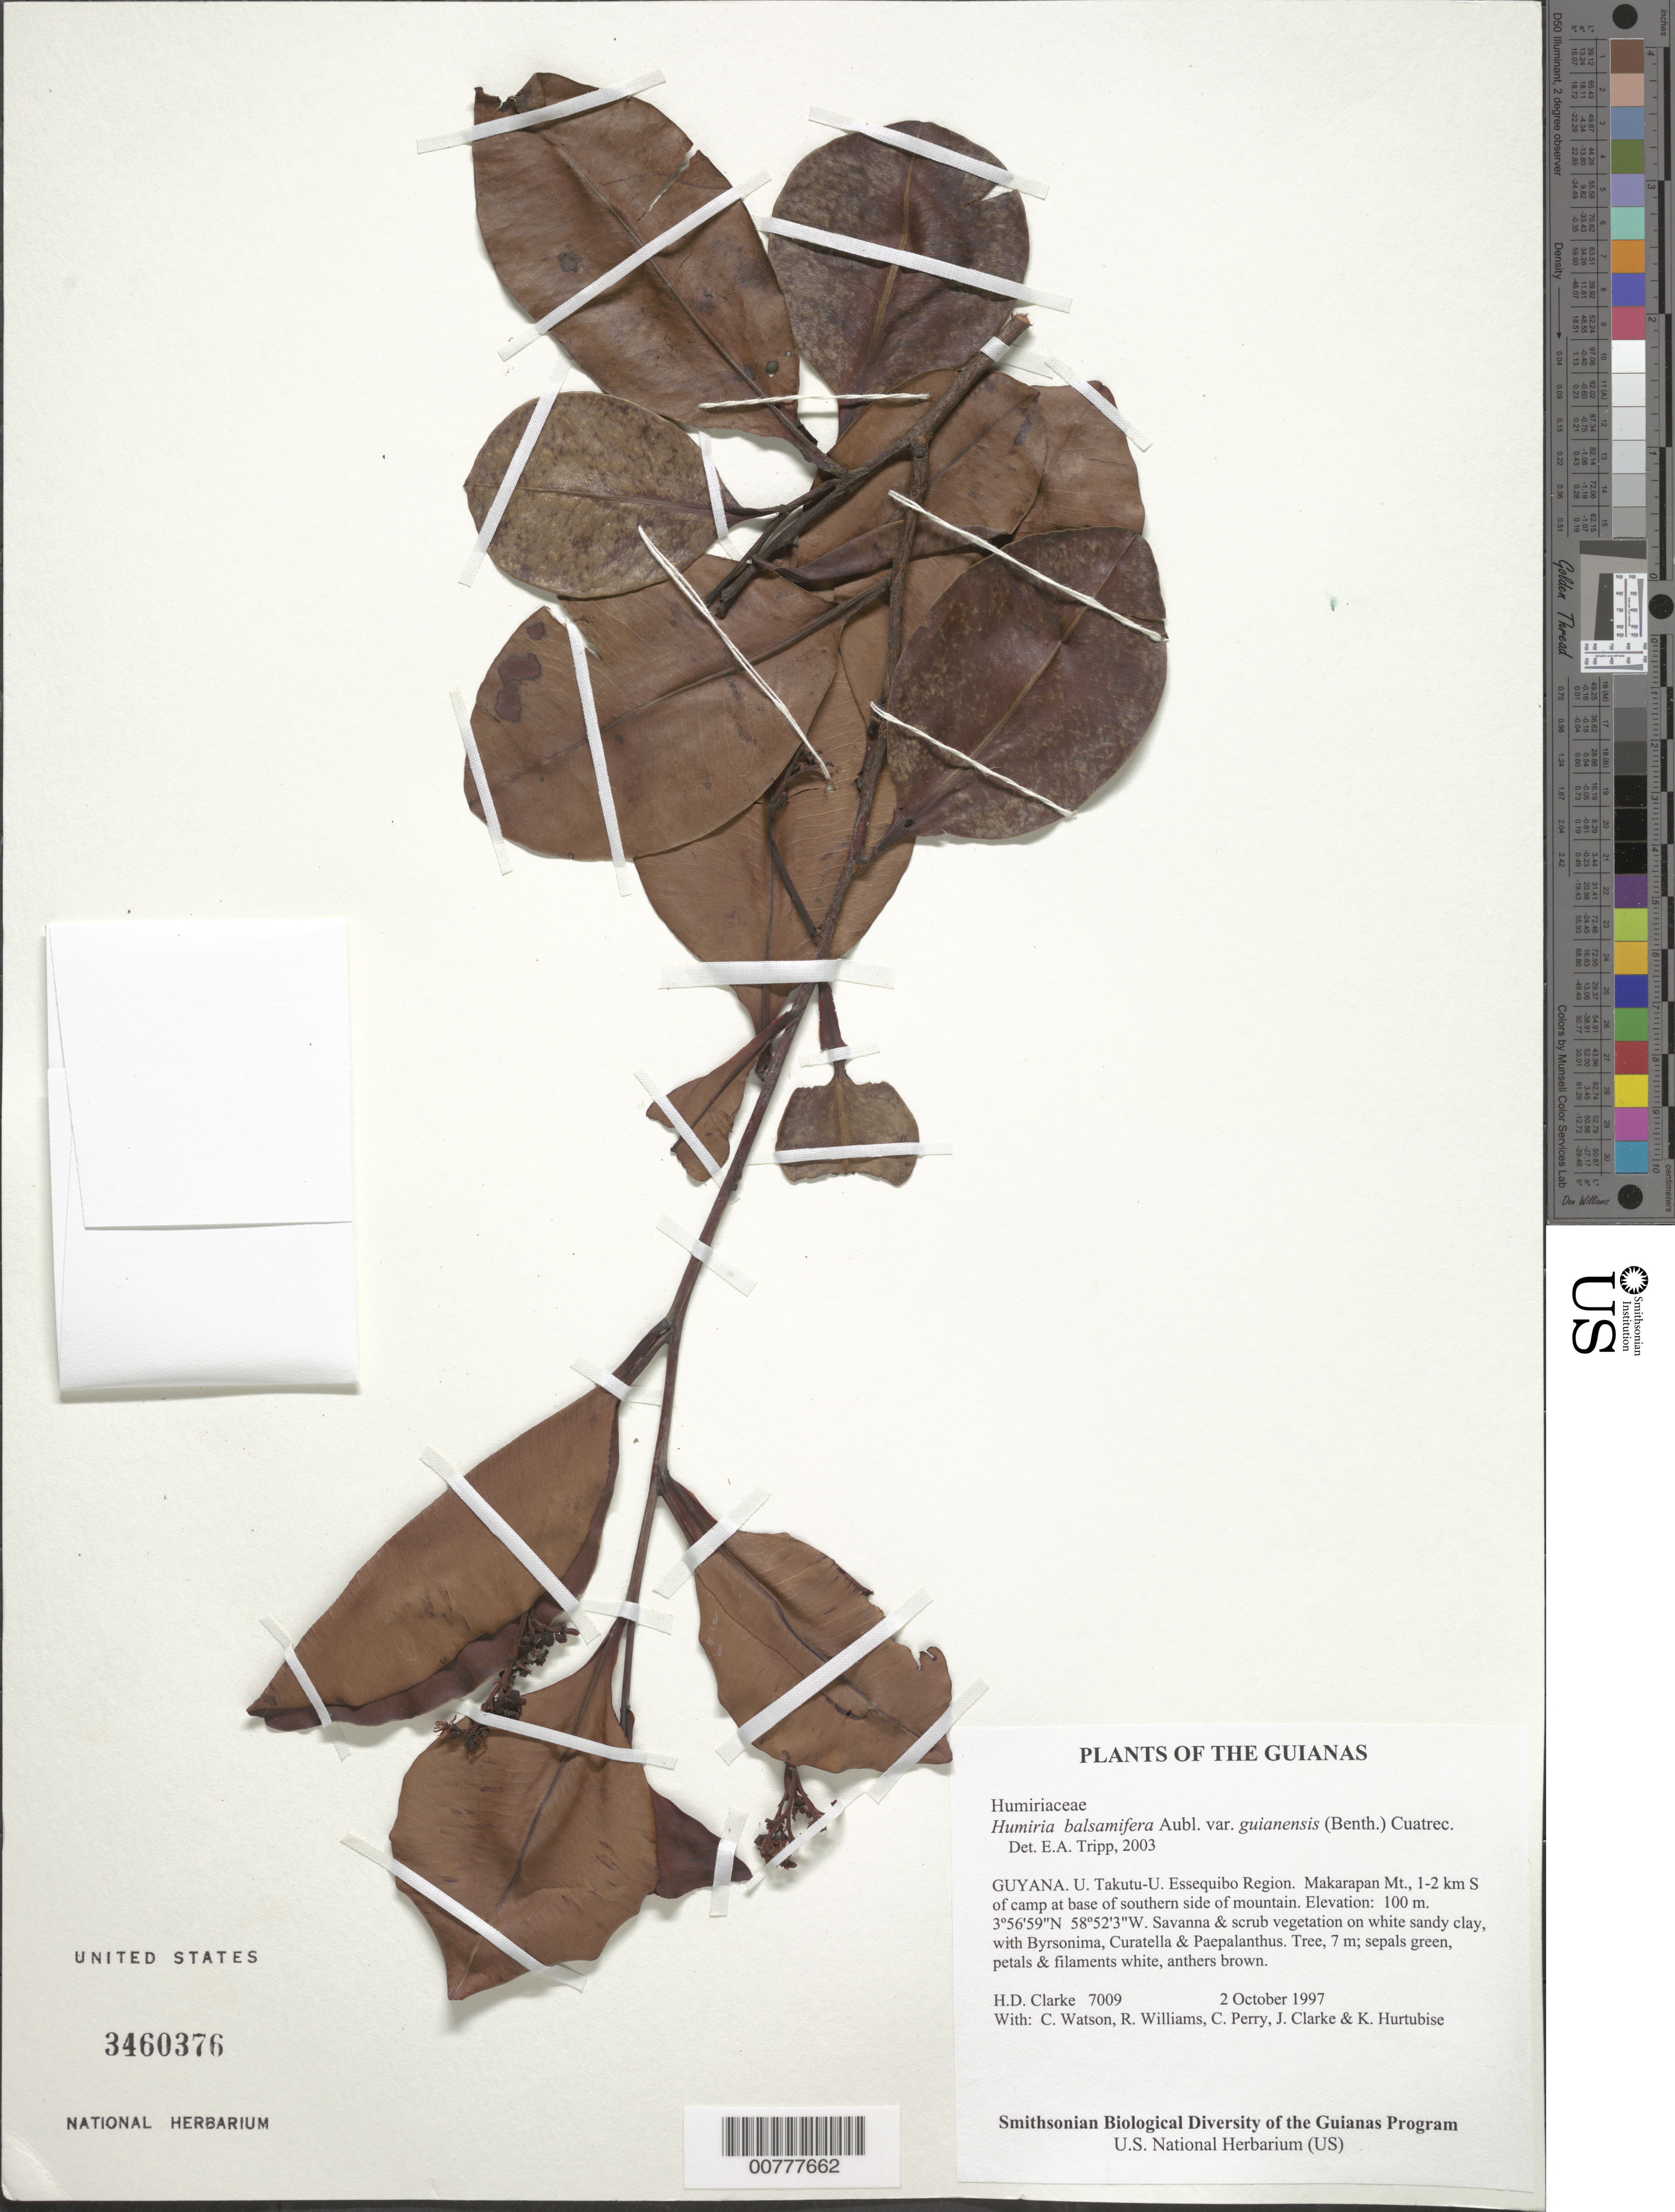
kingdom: Plantae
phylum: Tracheophyta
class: Magnoliopsida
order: Malpighiales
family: Humiriaceae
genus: Humiria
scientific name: Humiria balsamifera var. guianensis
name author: (Benth.) Cuatrec.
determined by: Tripp, Erin A.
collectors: H. D. Clarke, C. Watson, R. Williams, C. Perry, J. Clarke & K. Hurtubise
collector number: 7009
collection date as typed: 2 October 1997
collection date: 1997-10-02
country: Guyana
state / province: U. Takutu-U. Essequibo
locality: Makarapan Mt., 1-2 km S of camp at base of southern side of mountain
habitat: Savanna & scrub vegetation on white sandy clay, with Byrsonima, Curatella & Paepalanthus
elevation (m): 100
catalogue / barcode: US 3460376